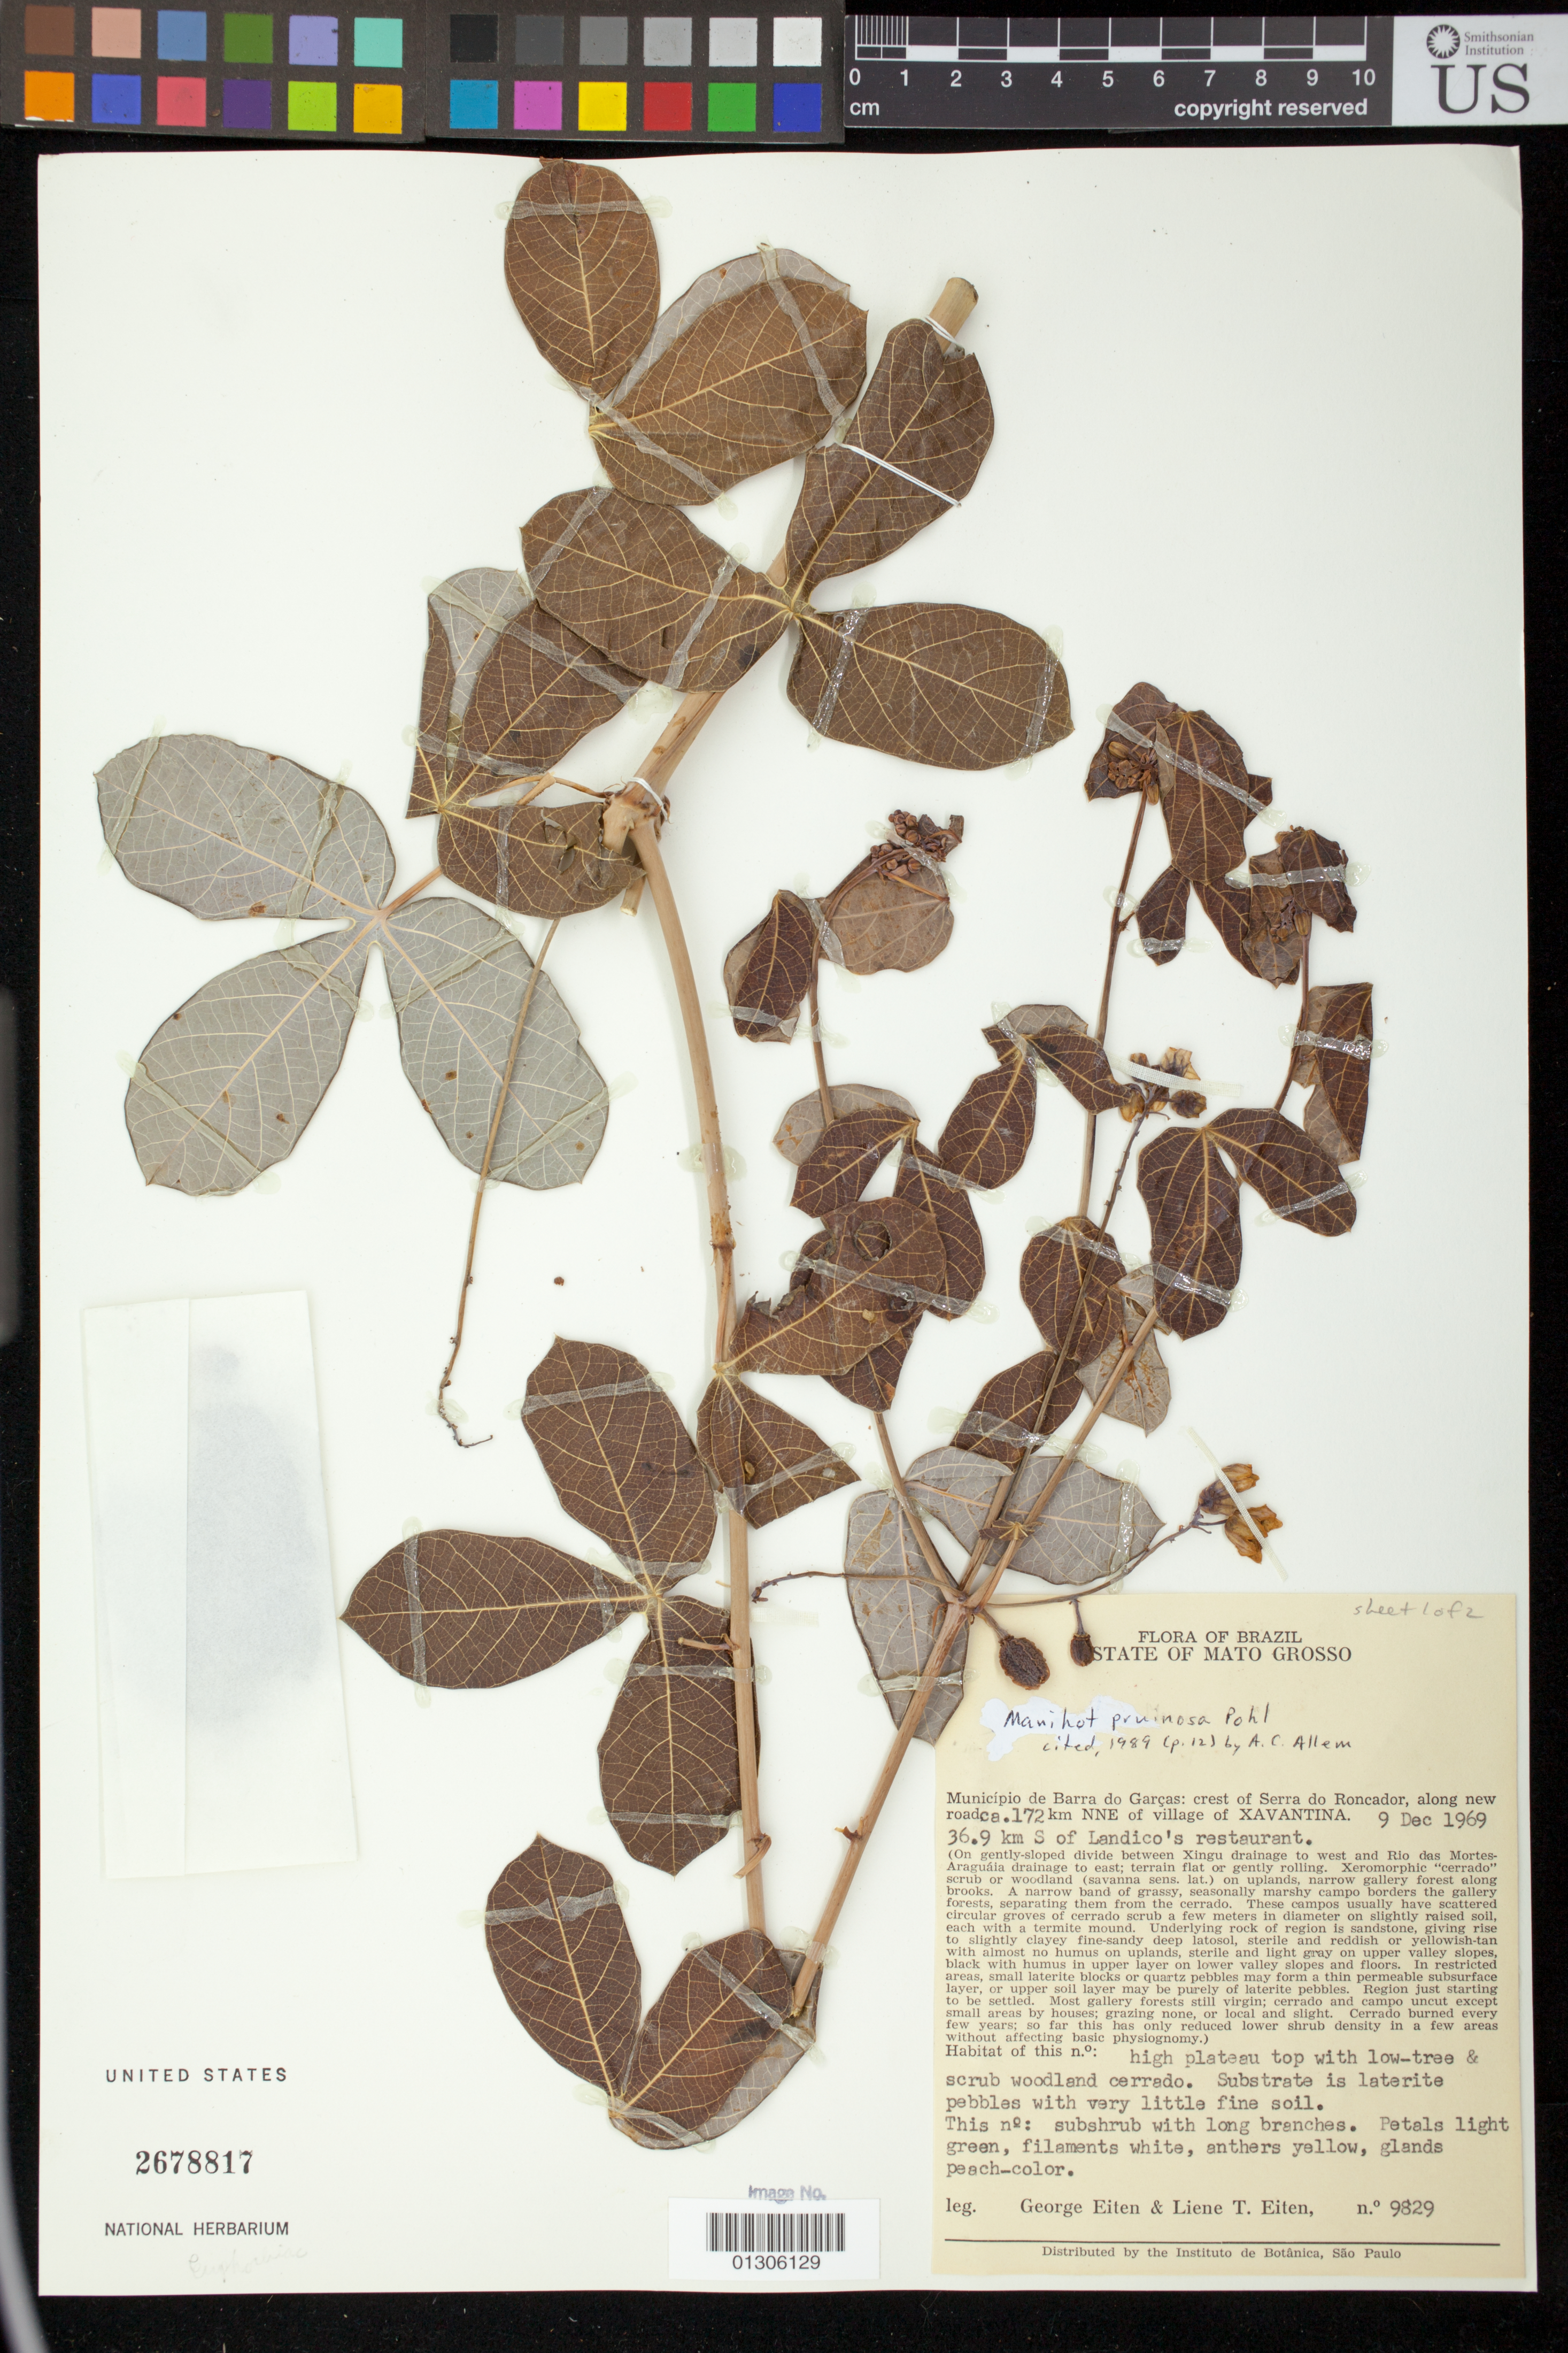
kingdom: Plantae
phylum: Tracheophyta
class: Magnoliopsida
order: Malpighiales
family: Euphorbiaceae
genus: Manihot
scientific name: Manihot pruinosa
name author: Pohl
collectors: G. Eiten & L. T. Eiten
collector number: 9829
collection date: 1969-09-12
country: Brazil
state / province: Mato Grosso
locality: Municipio de Barra do Garcas; crest of Serra do Roncador, along new road, 172 km NNE of village of Xavantina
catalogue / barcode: US 2678817